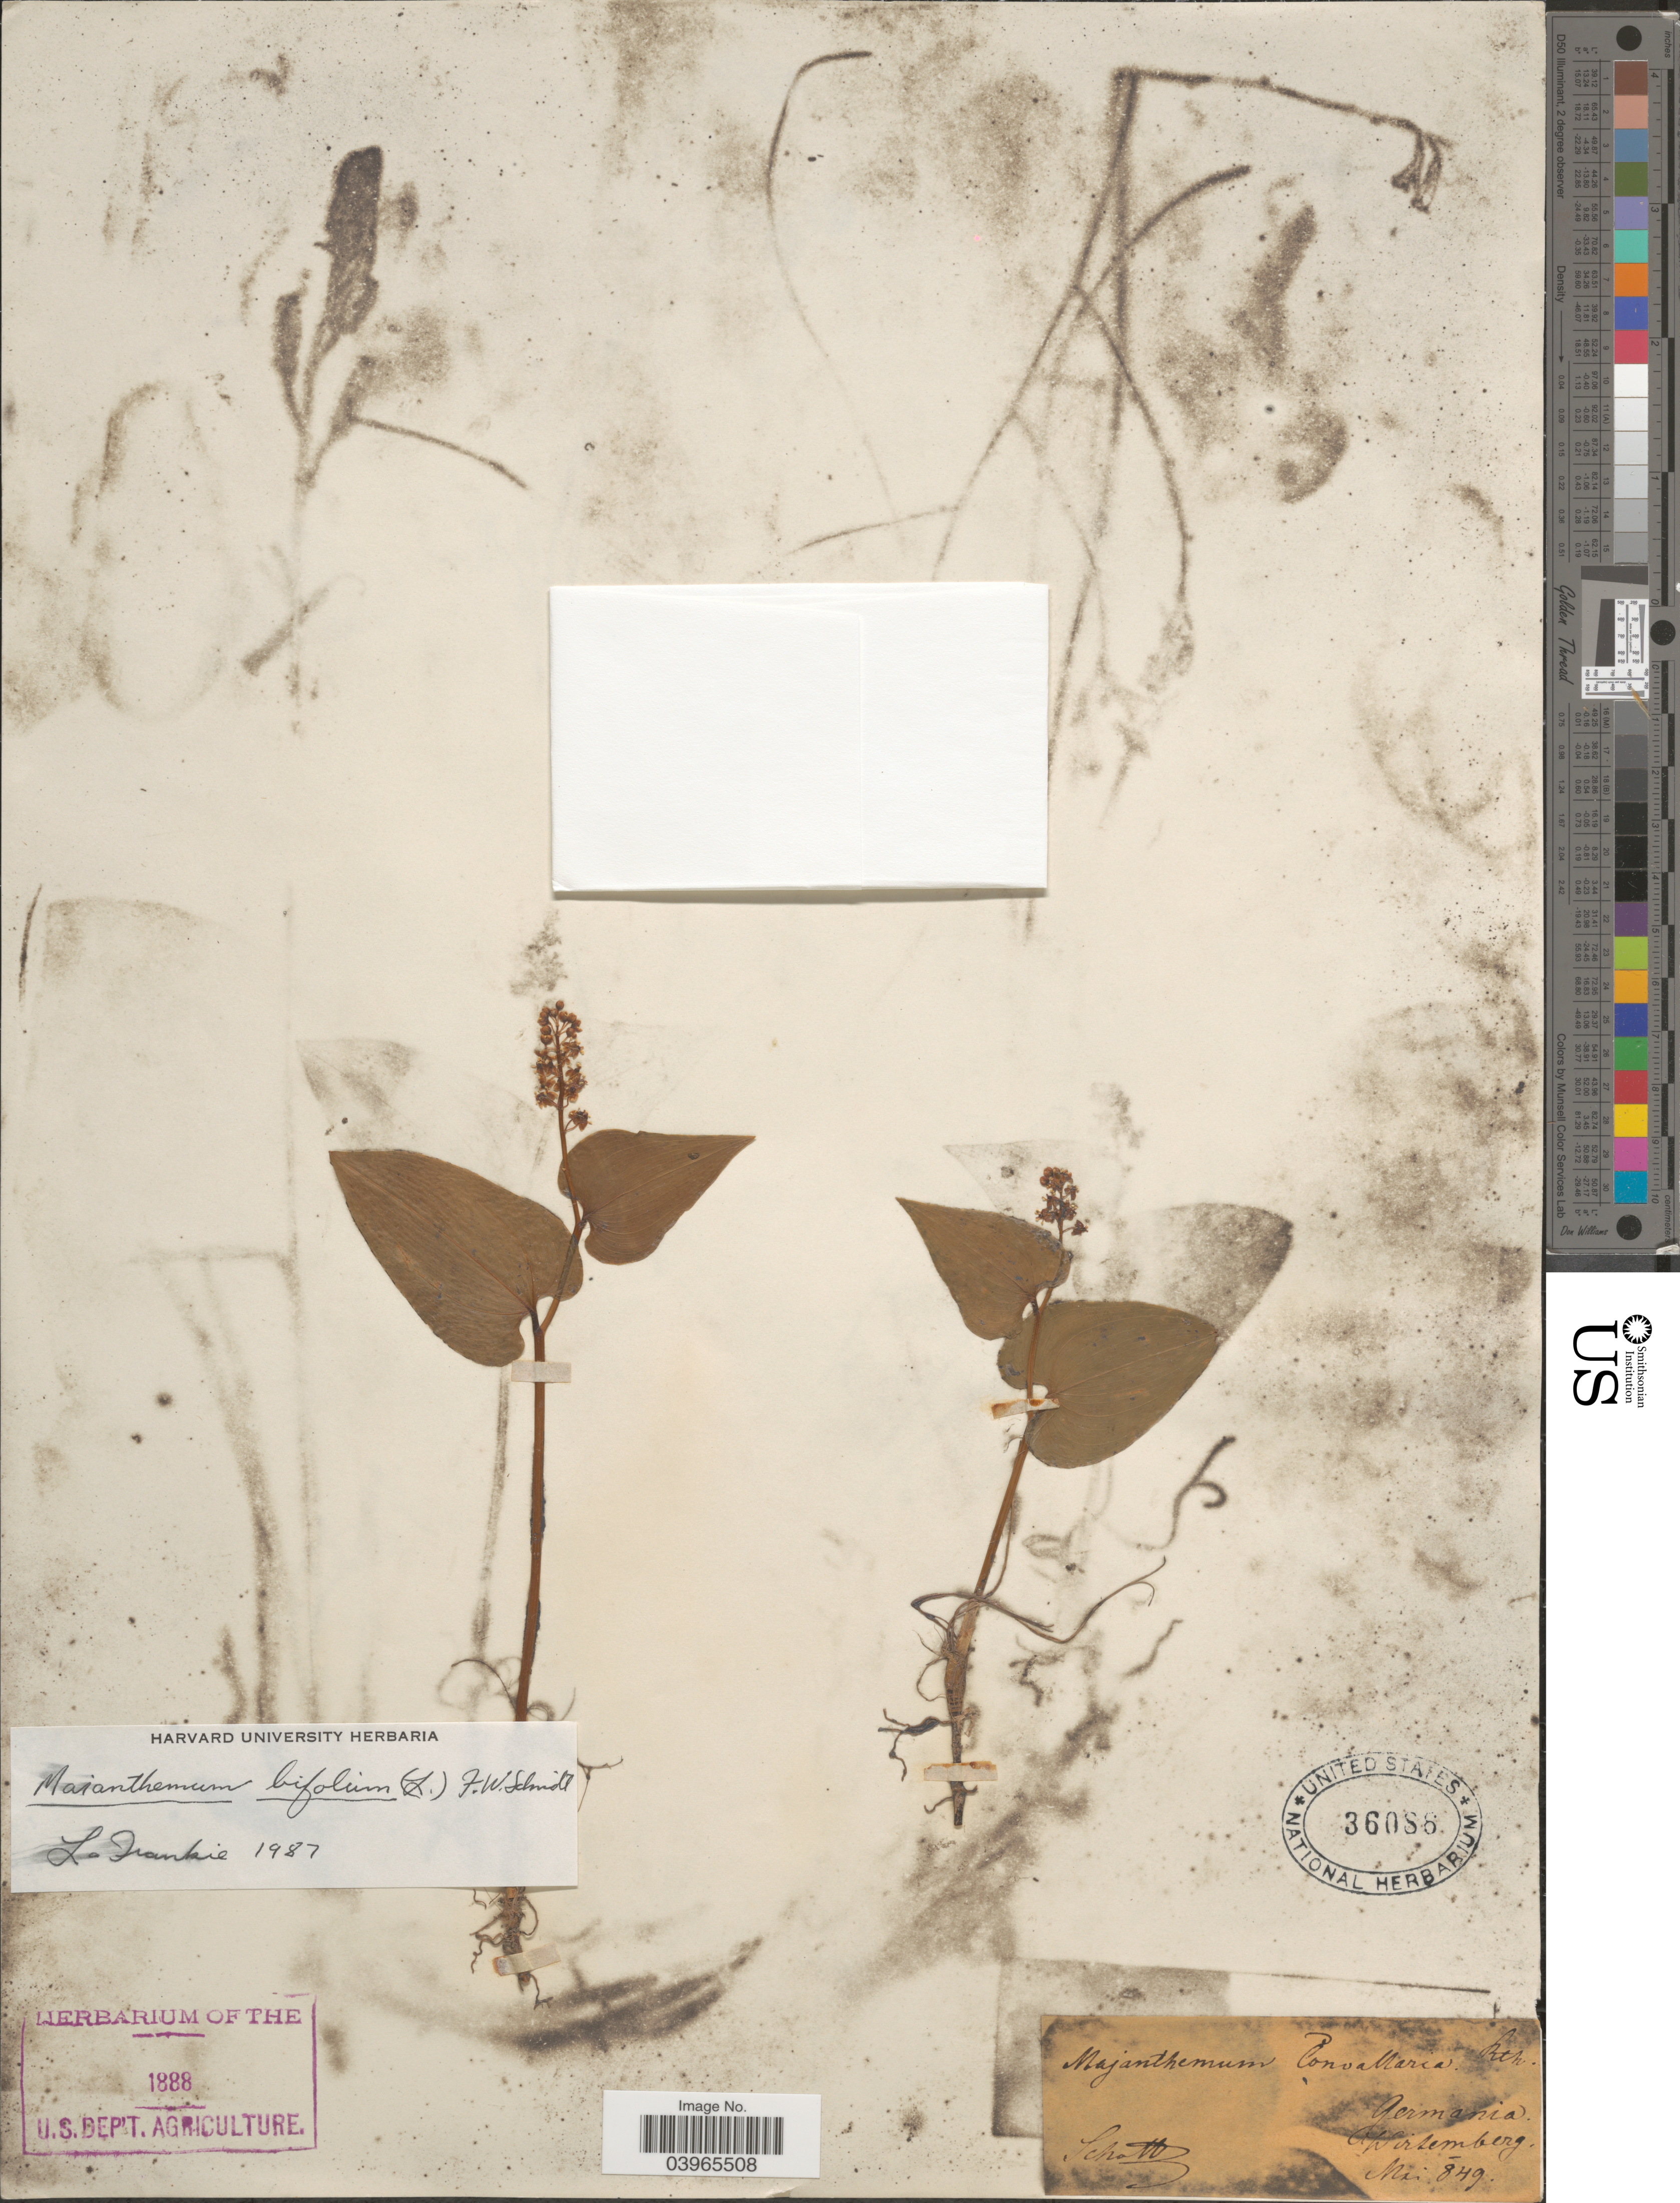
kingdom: Plantae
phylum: Tracheophyta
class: Liliopsida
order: Asparagales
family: Asparagaceae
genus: Maianthemum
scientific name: Maianthemum bifolium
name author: (L.) F.W. Schmidt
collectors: -. Schottz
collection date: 1849-05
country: Germany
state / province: Baden-Württemberg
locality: Wirtemberg.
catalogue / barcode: US 36086